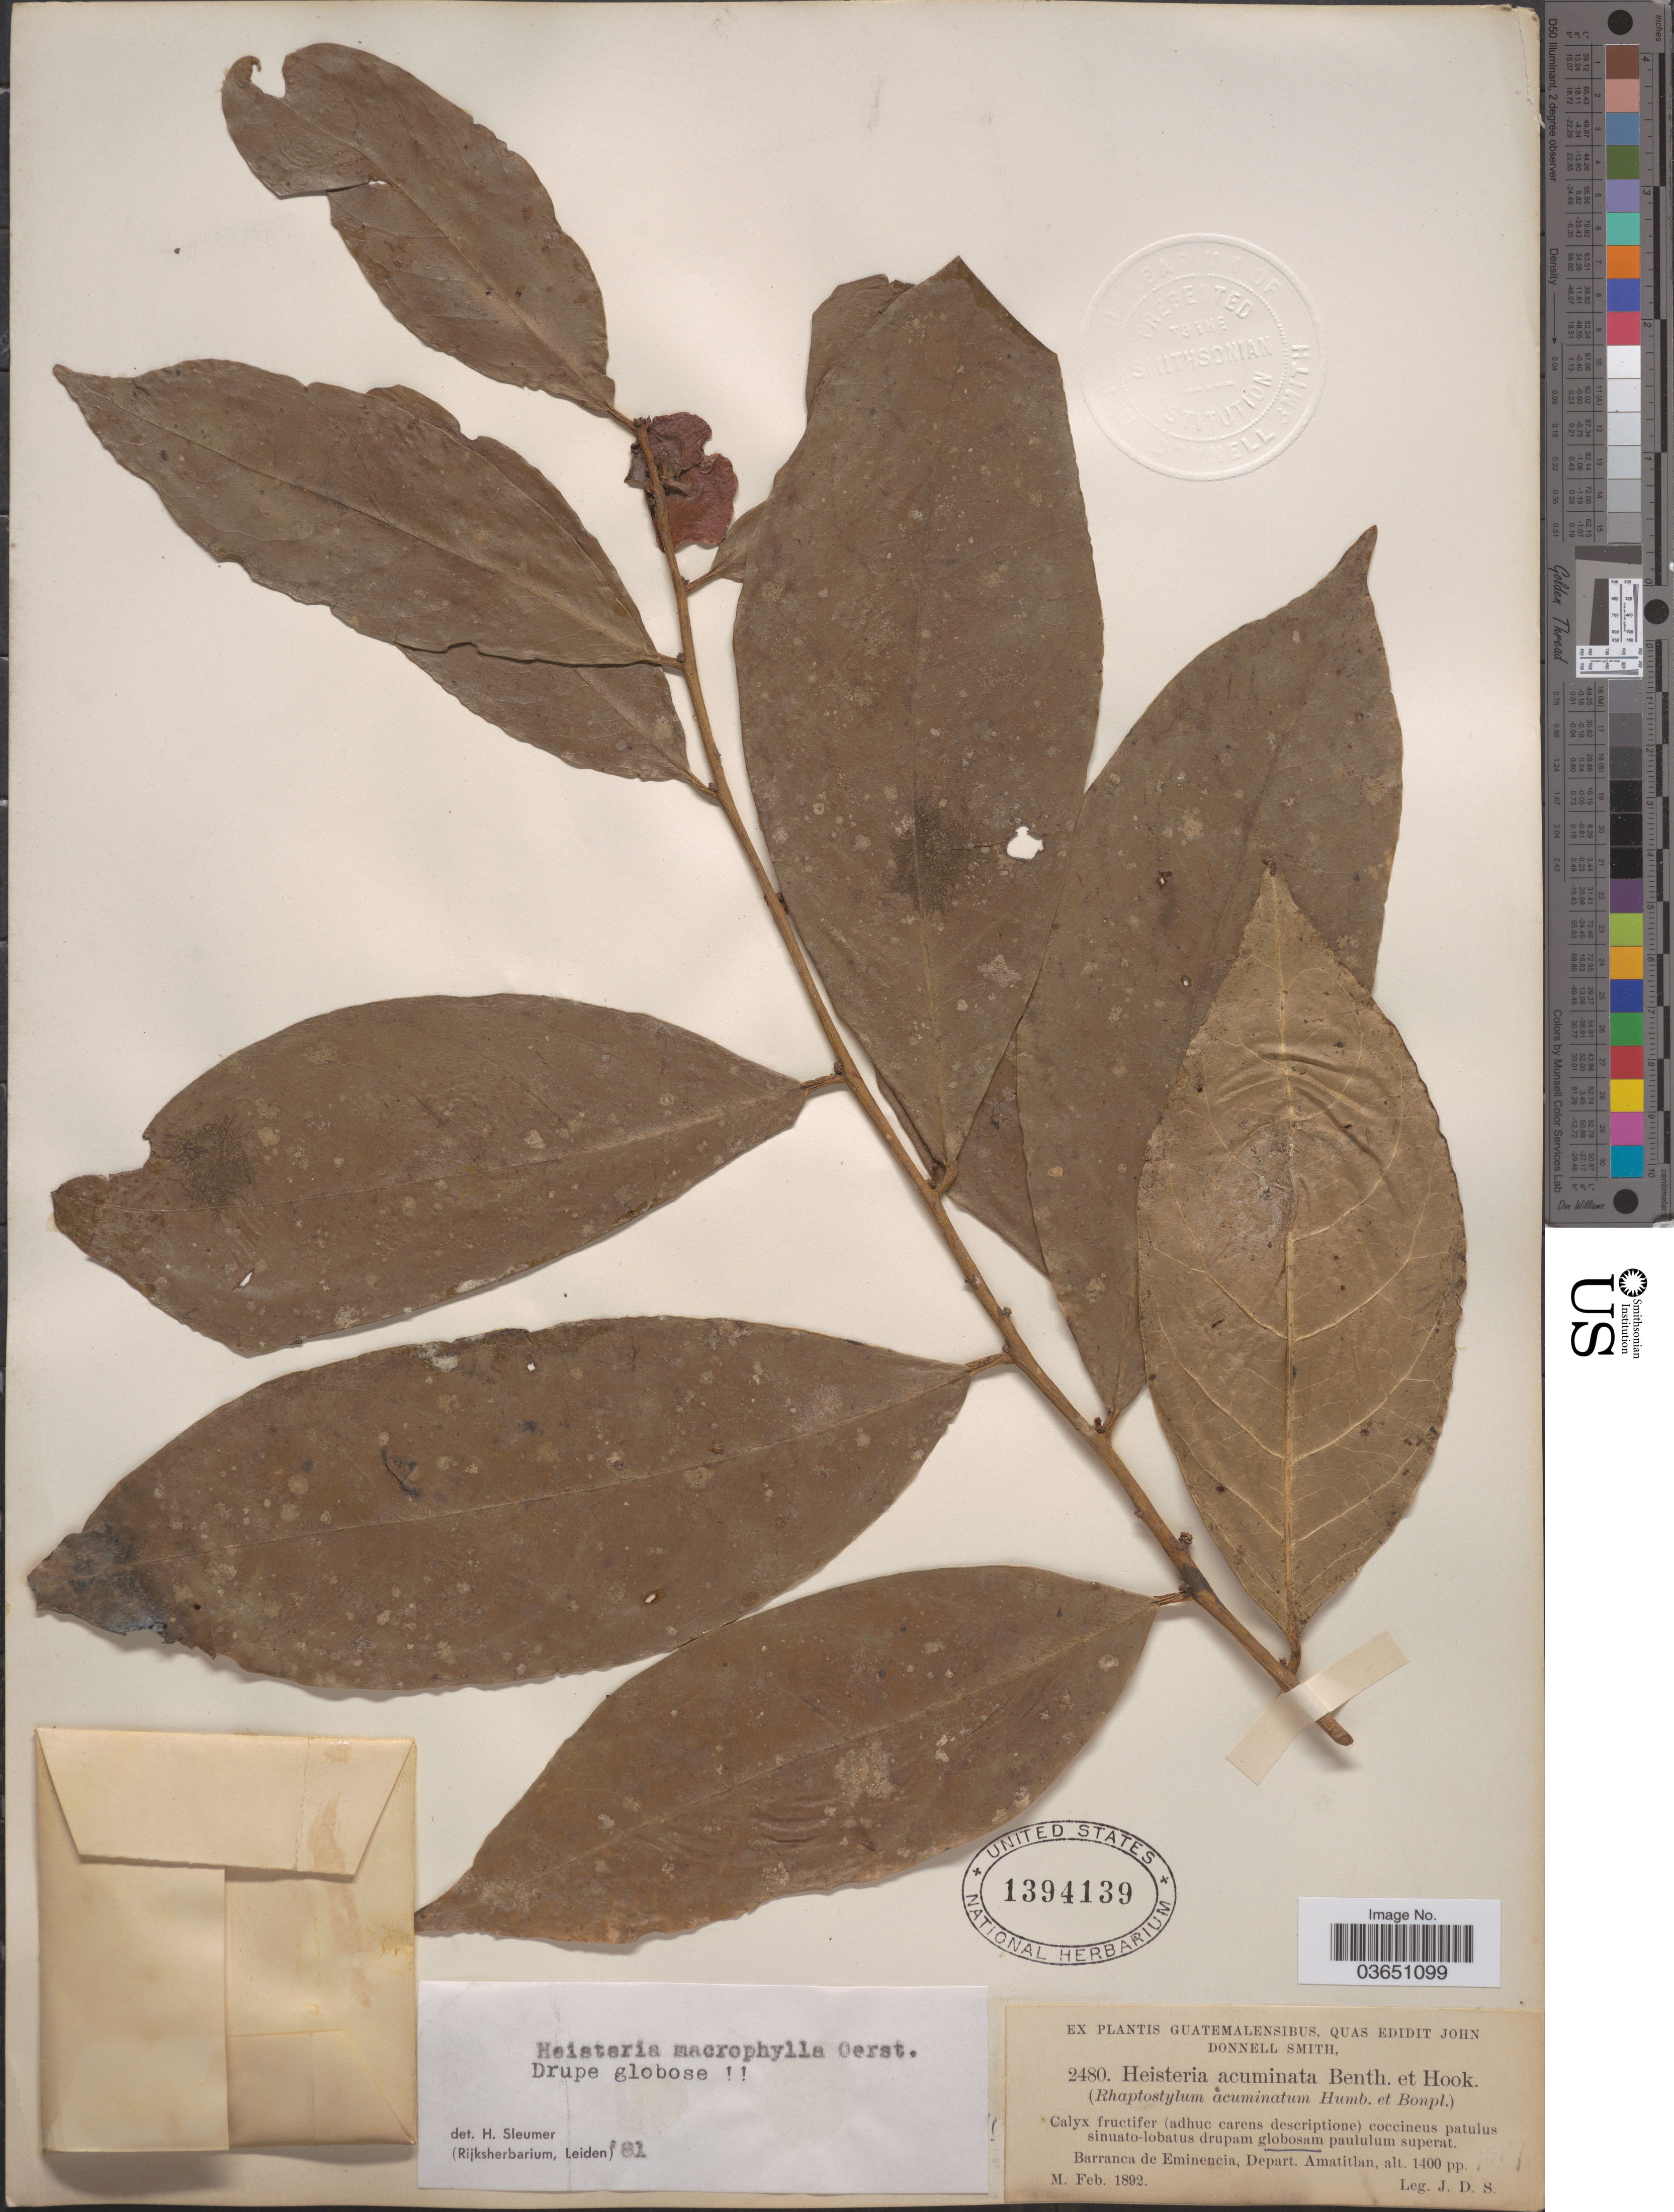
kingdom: Plantae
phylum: Tracheophyta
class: Magnoliopsida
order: Santalales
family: Erythropalaceae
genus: Heisteria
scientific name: Heisteria macrophylla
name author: Oerst.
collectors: J. Donnell Smith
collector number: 2480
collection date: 1892-02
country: Guatemala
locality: Barranca de Eminencia, Depart. Amatitlan.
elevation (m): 427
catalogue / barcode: US 1394139